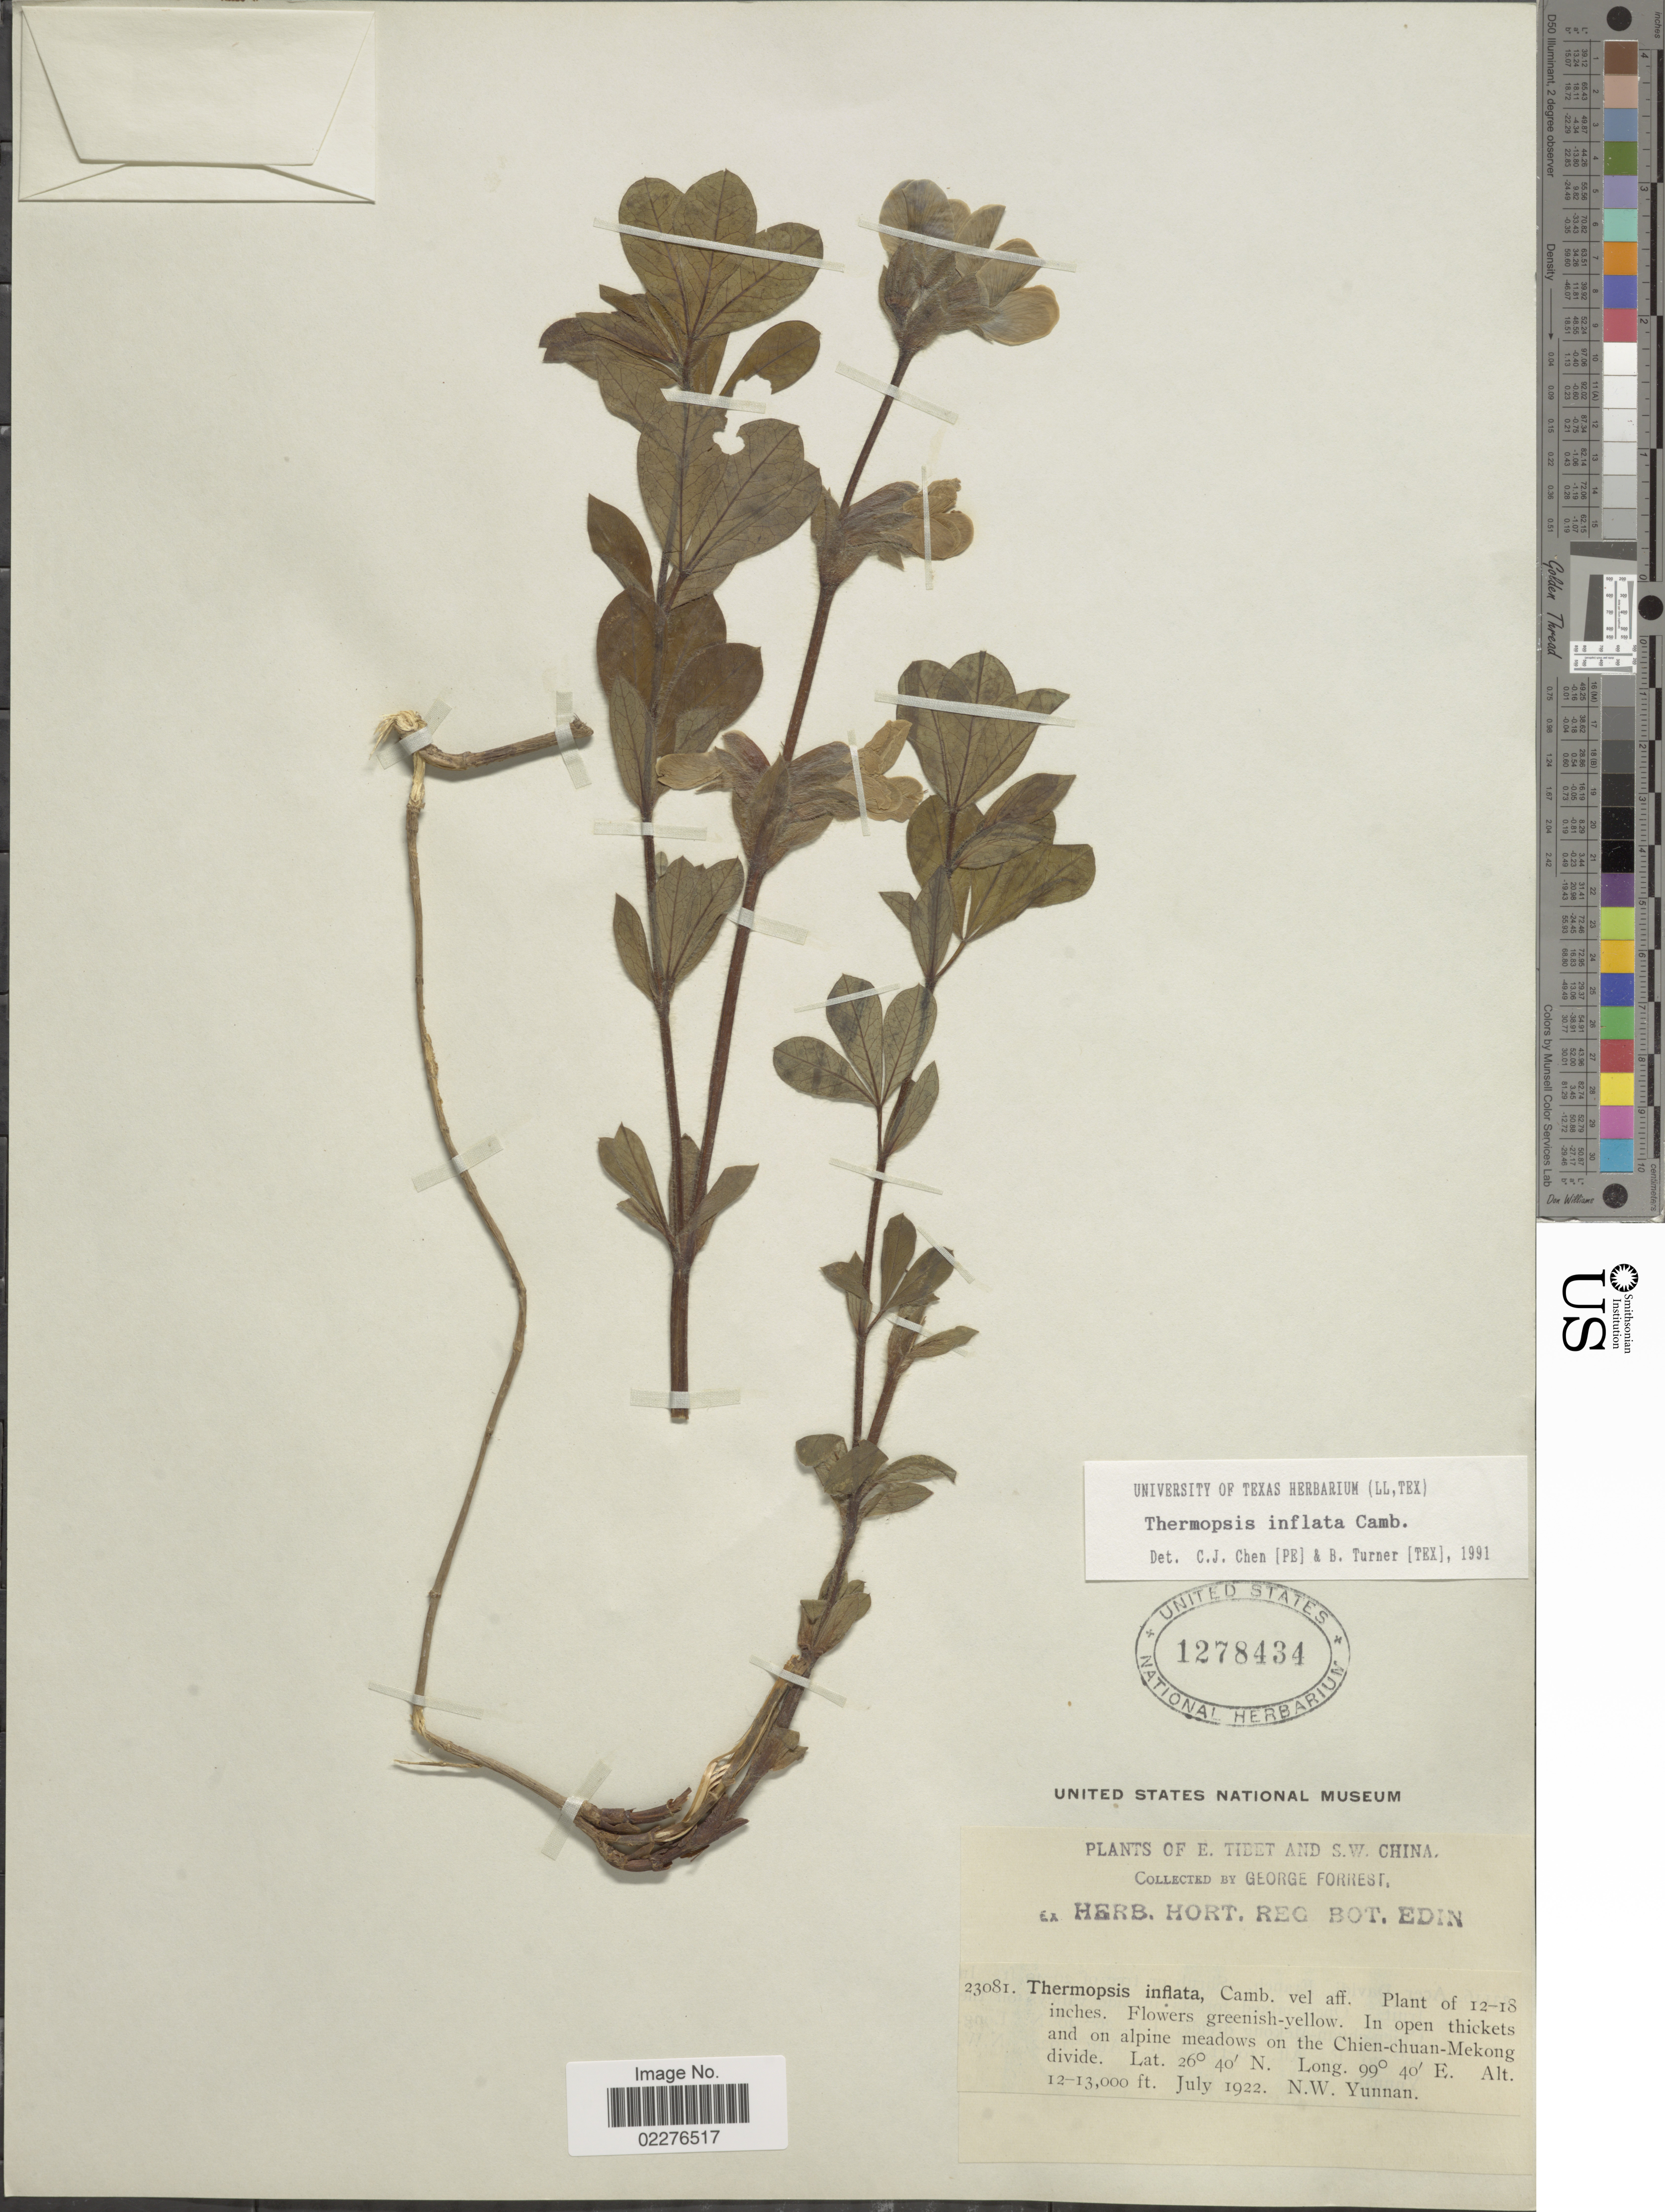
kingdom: Plantae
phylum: Tracheophyta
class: Magnoliopsida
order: Fabales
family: Fabaceae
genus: Thermopsis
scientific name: Thermopsis inflata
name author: Cambess.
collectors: G. Forrest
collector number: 23081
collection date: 1922-07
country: China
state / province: Yunnan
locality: E. Tibet and S. China, In open thickets and on alpine meadows on the Chien-chuan-Mekong divide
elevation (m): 3658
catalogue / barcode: US 1278434